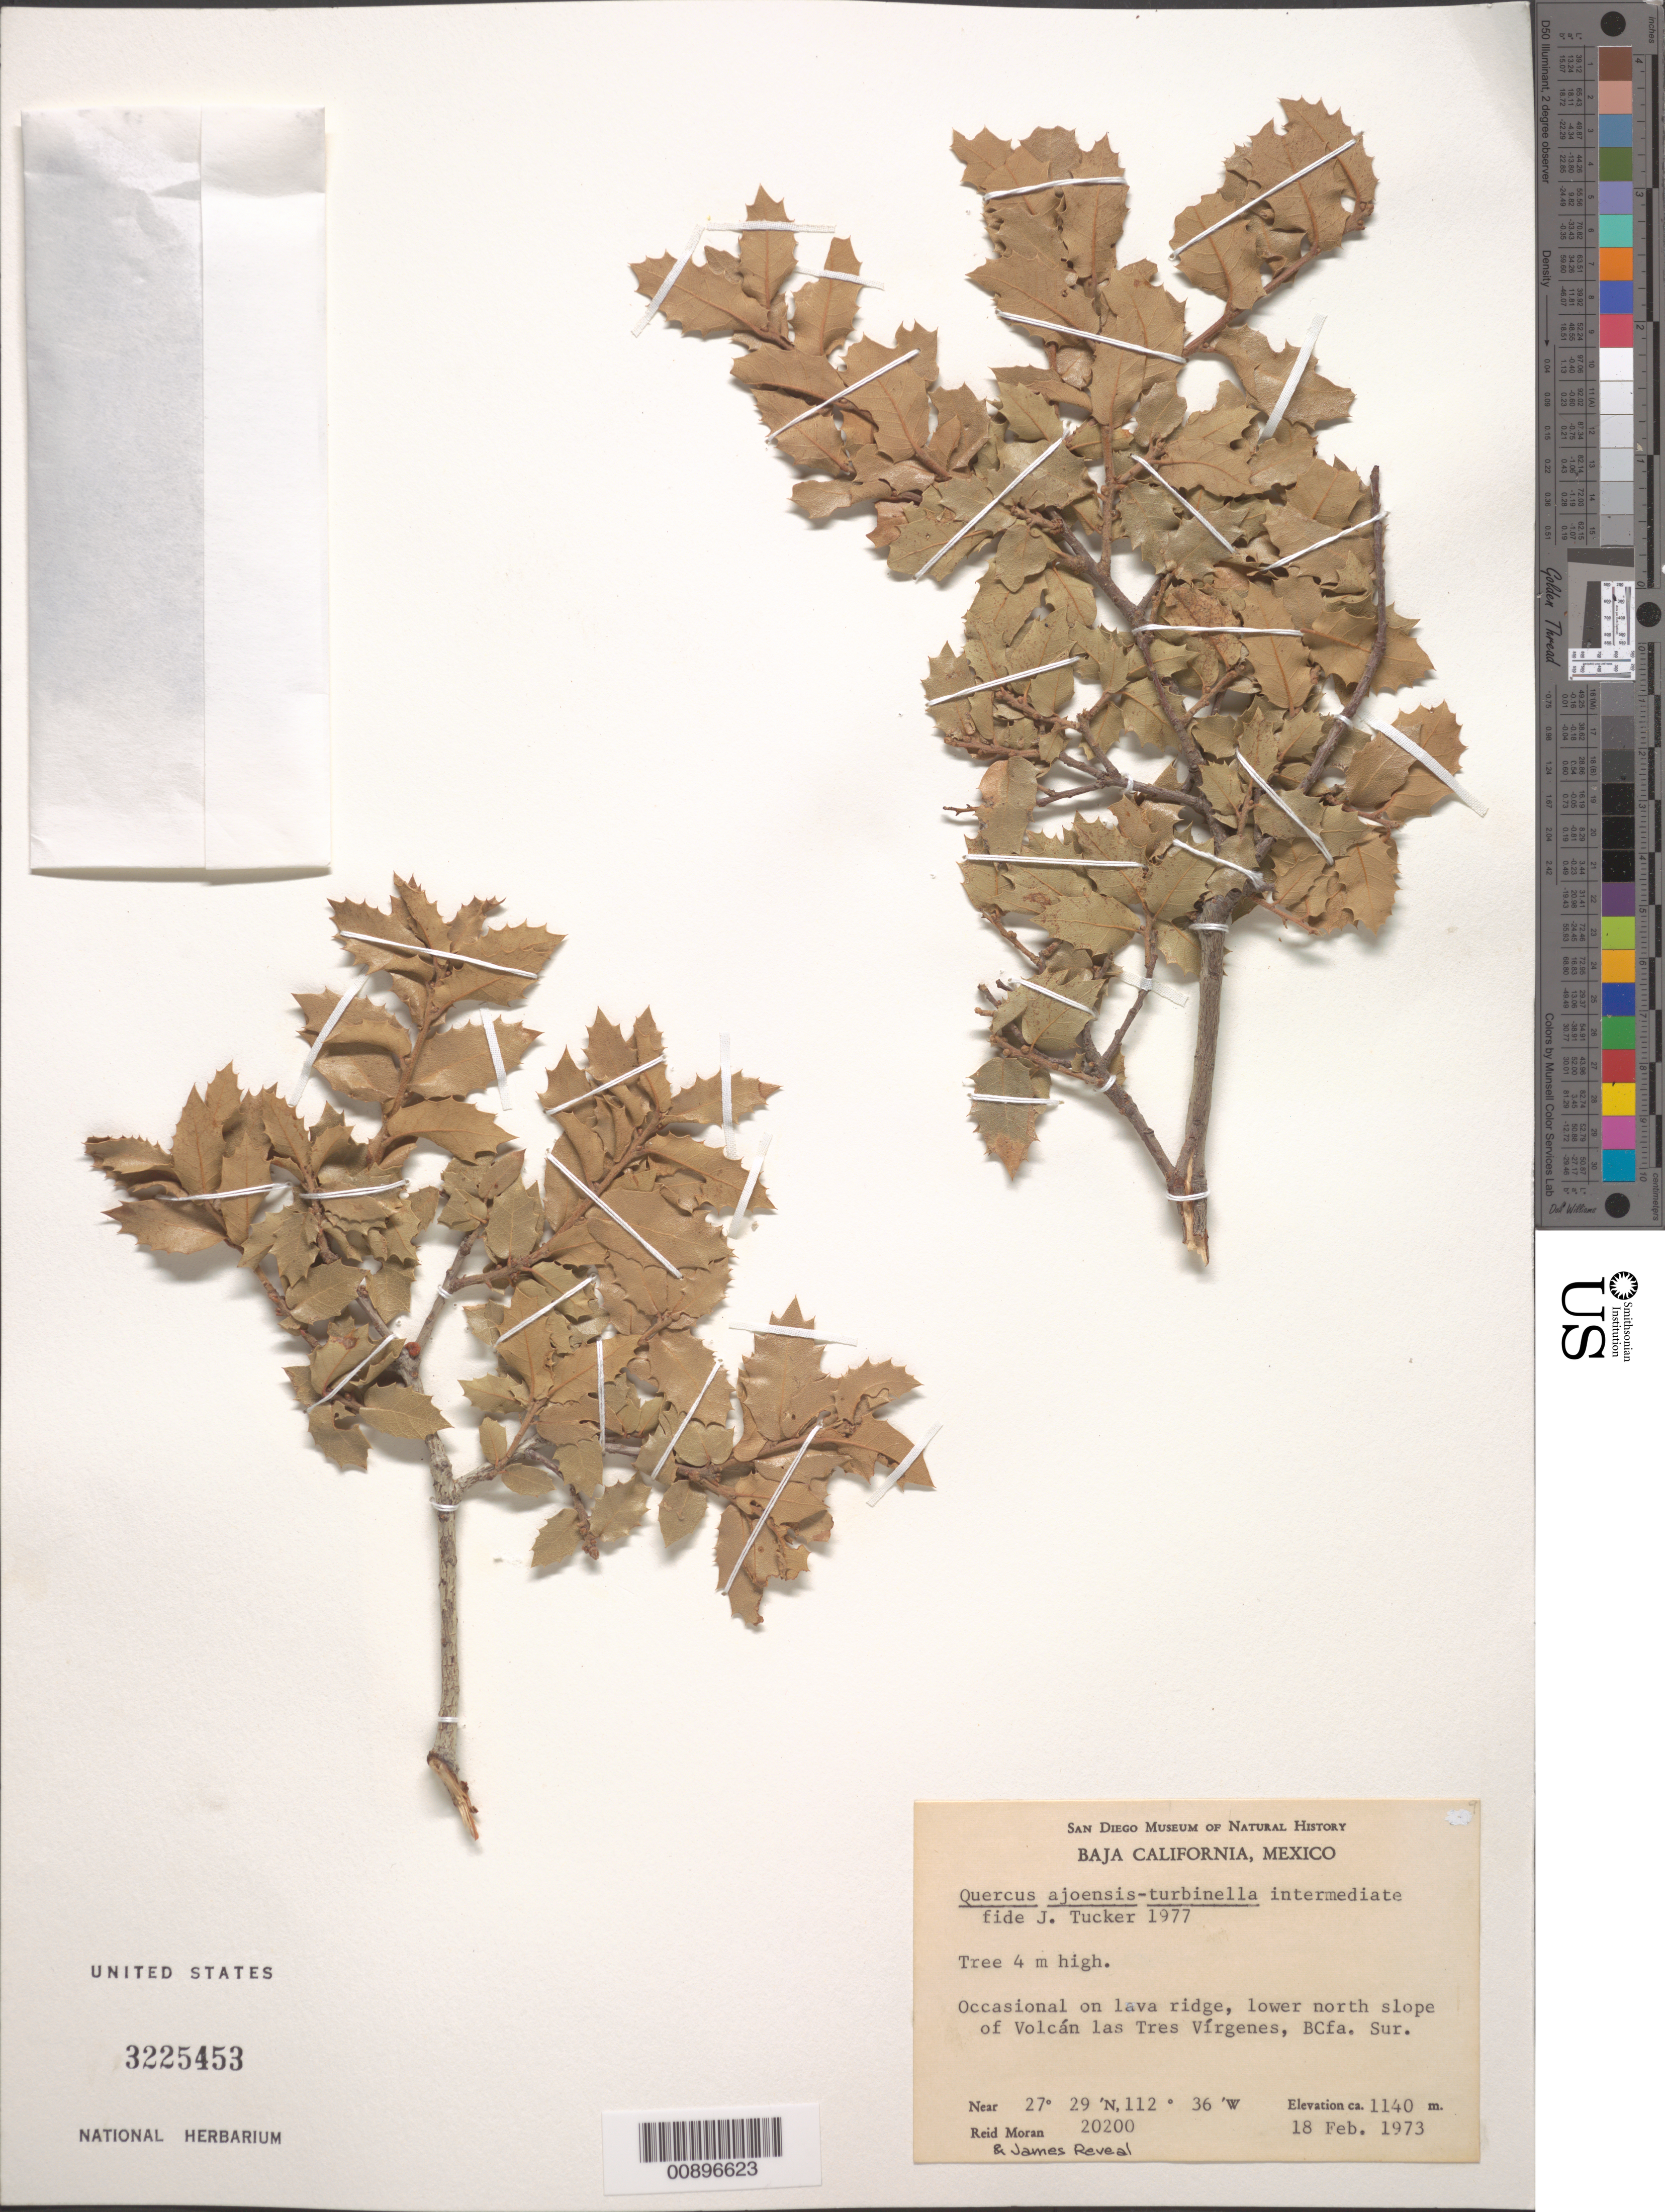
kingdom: Plantae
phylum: Tracheophyta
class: Magnoliopsida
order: Fagales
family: Fagaceae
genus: Quercus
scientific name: Quercus ajoensis x Q. turbinella Greene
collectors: R. V. Moran & J. L. Reveal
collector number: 20200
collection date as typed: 18 Feb 1973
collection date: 1973-02-18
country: Mexico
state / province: Baja California Sur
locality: Lower north slope of Volcán las Tres Vírgenes, Baja California Sur.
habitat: Occasional on lava ridge.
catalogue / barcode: US 3225453